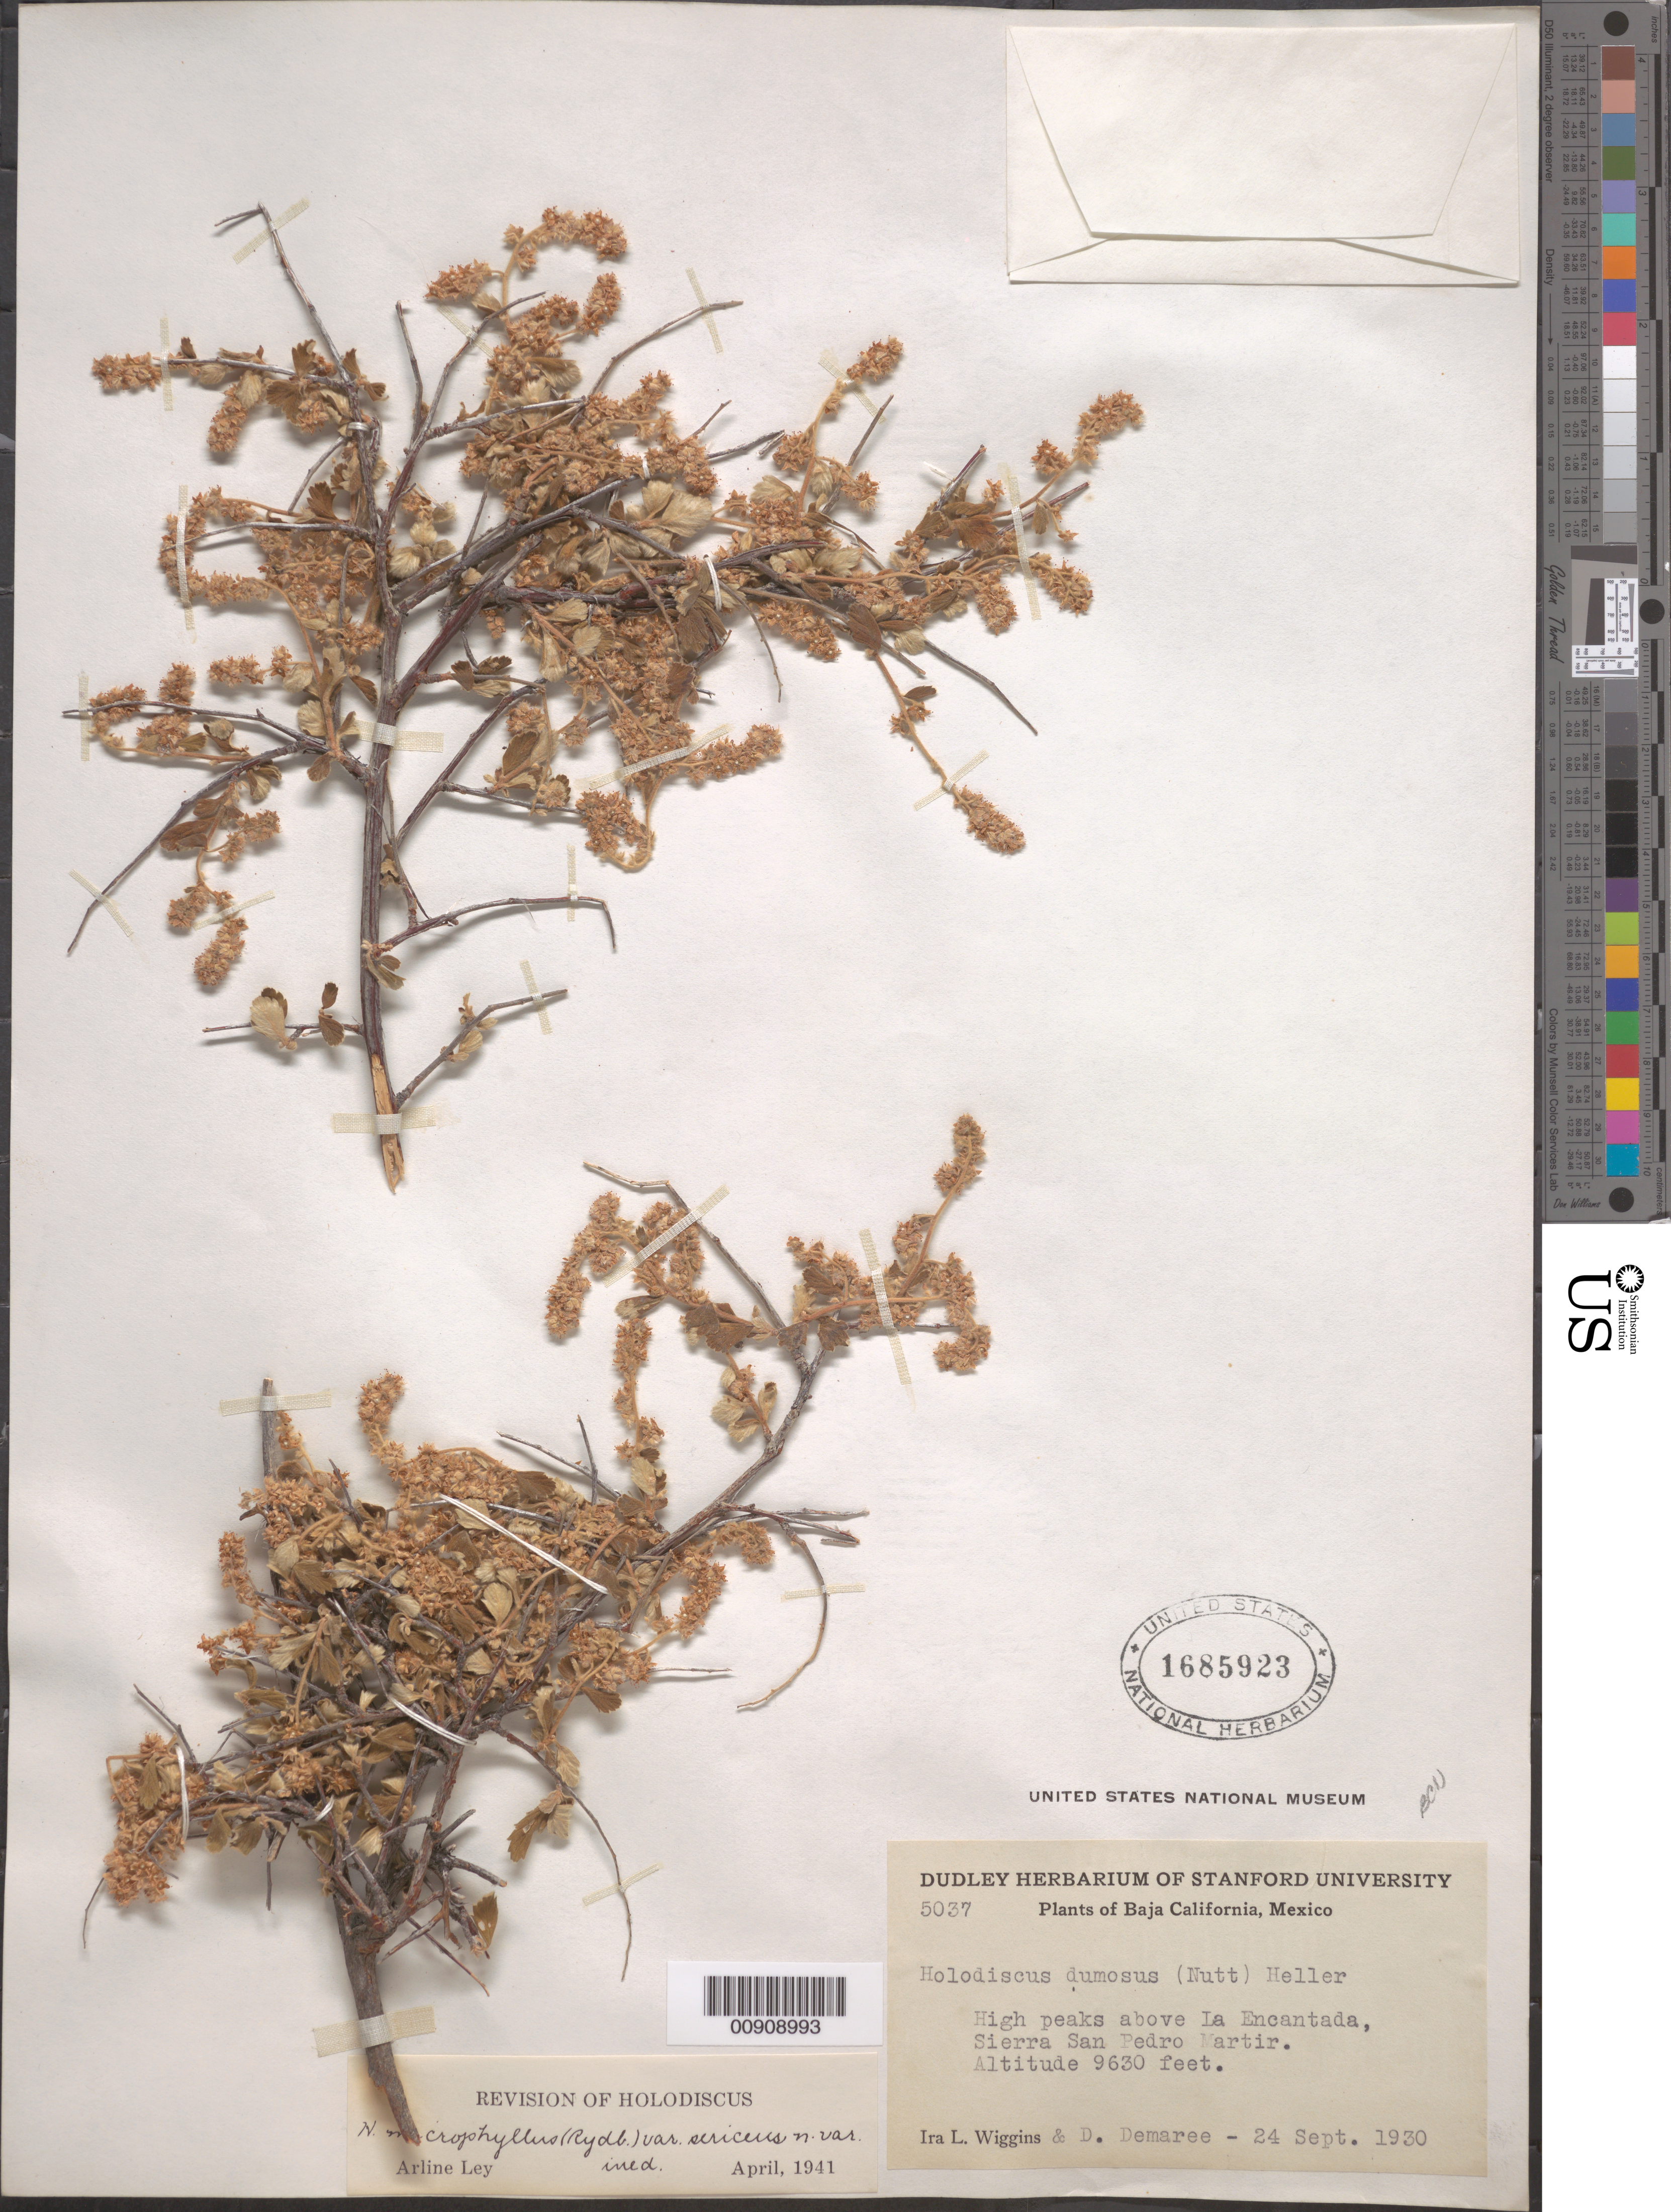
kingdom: Plantae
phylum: Tracheophyta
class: Magnoliopsida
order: Rosales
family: Rosaceae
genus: Holodiscus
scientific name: Holodiscus discolor var. discolor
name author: (Pursh) Maxim.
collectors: I. L. Wiggins & D. Demaree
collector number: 5037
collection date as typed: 24 Sep 1930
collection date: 1930-09-24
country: Mexico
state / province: Baja California Norte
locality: High peaks above La Encantada, Sierra San Pedro Mártir.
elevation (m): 2935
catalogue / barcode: US 1685923